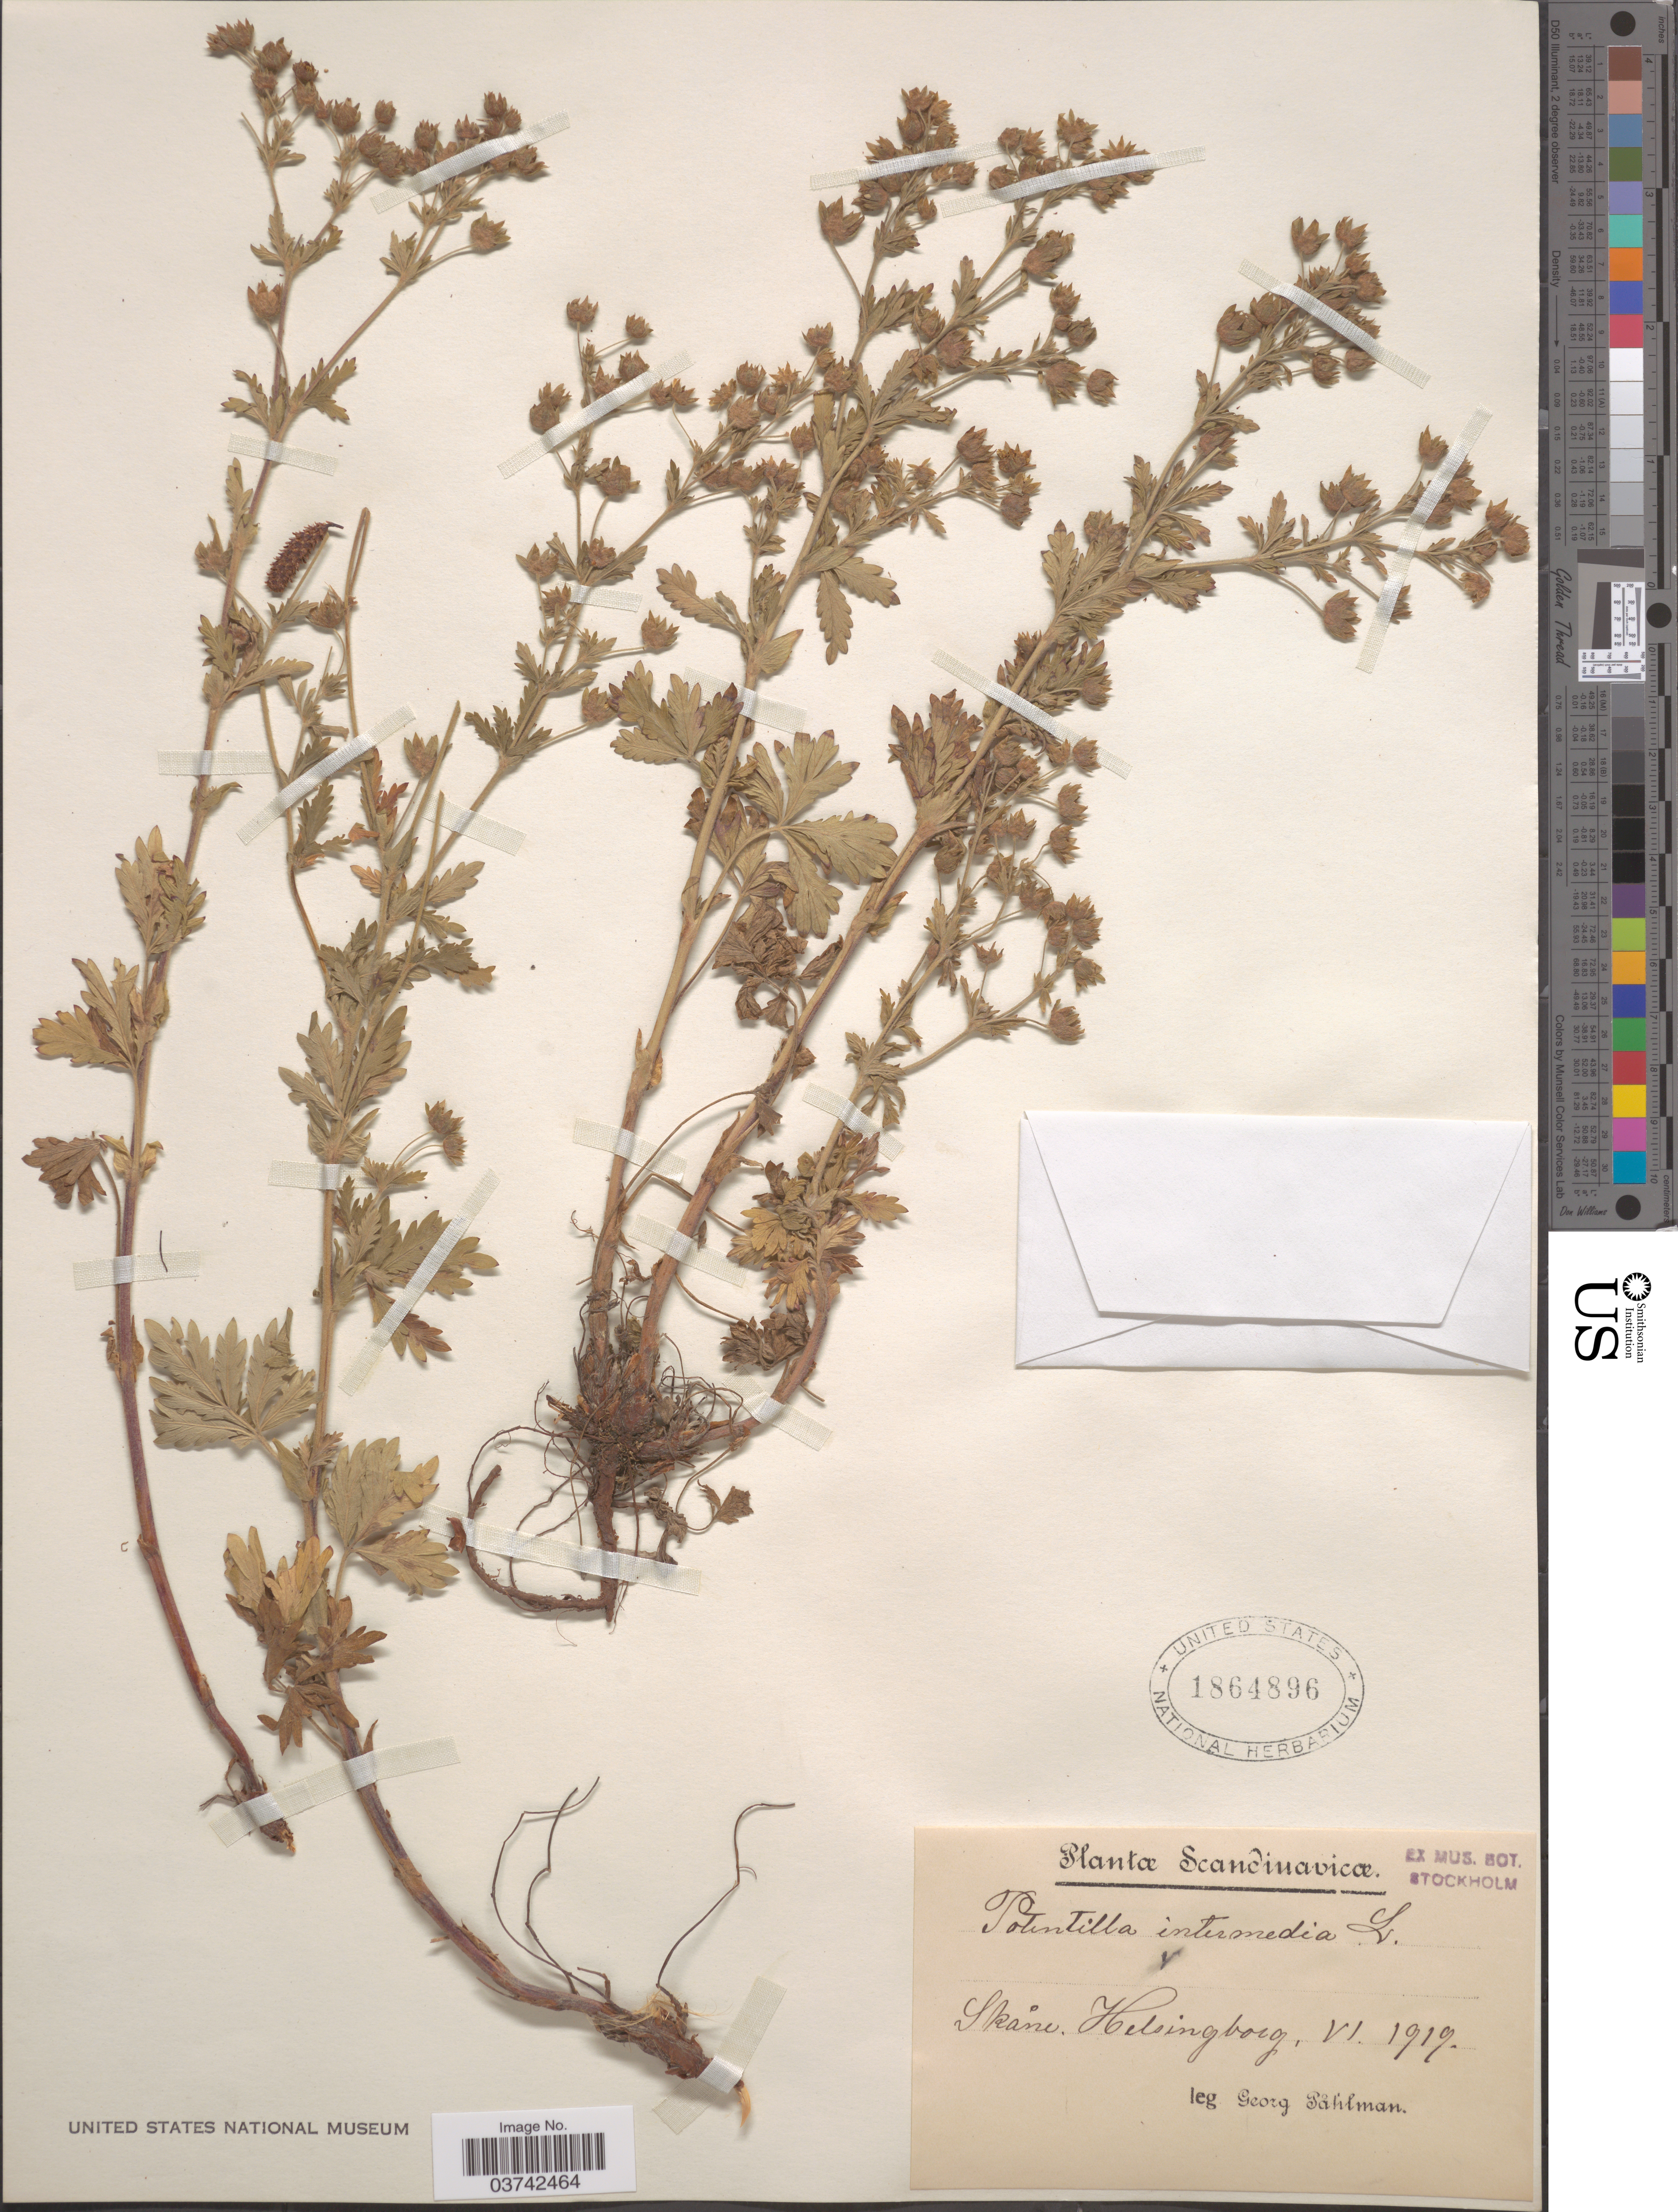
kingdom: Plantae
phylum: Tracheophyta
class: Magnoliopsida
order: Rosales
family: Rosaceae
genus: Potentilla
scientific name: Potentilla intermedia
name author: L.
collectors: G. Påhlman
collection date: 1919-06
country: Sweden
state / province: Skåne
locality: Scandinavicæ. Helsingborg.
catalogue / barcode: US 1864896